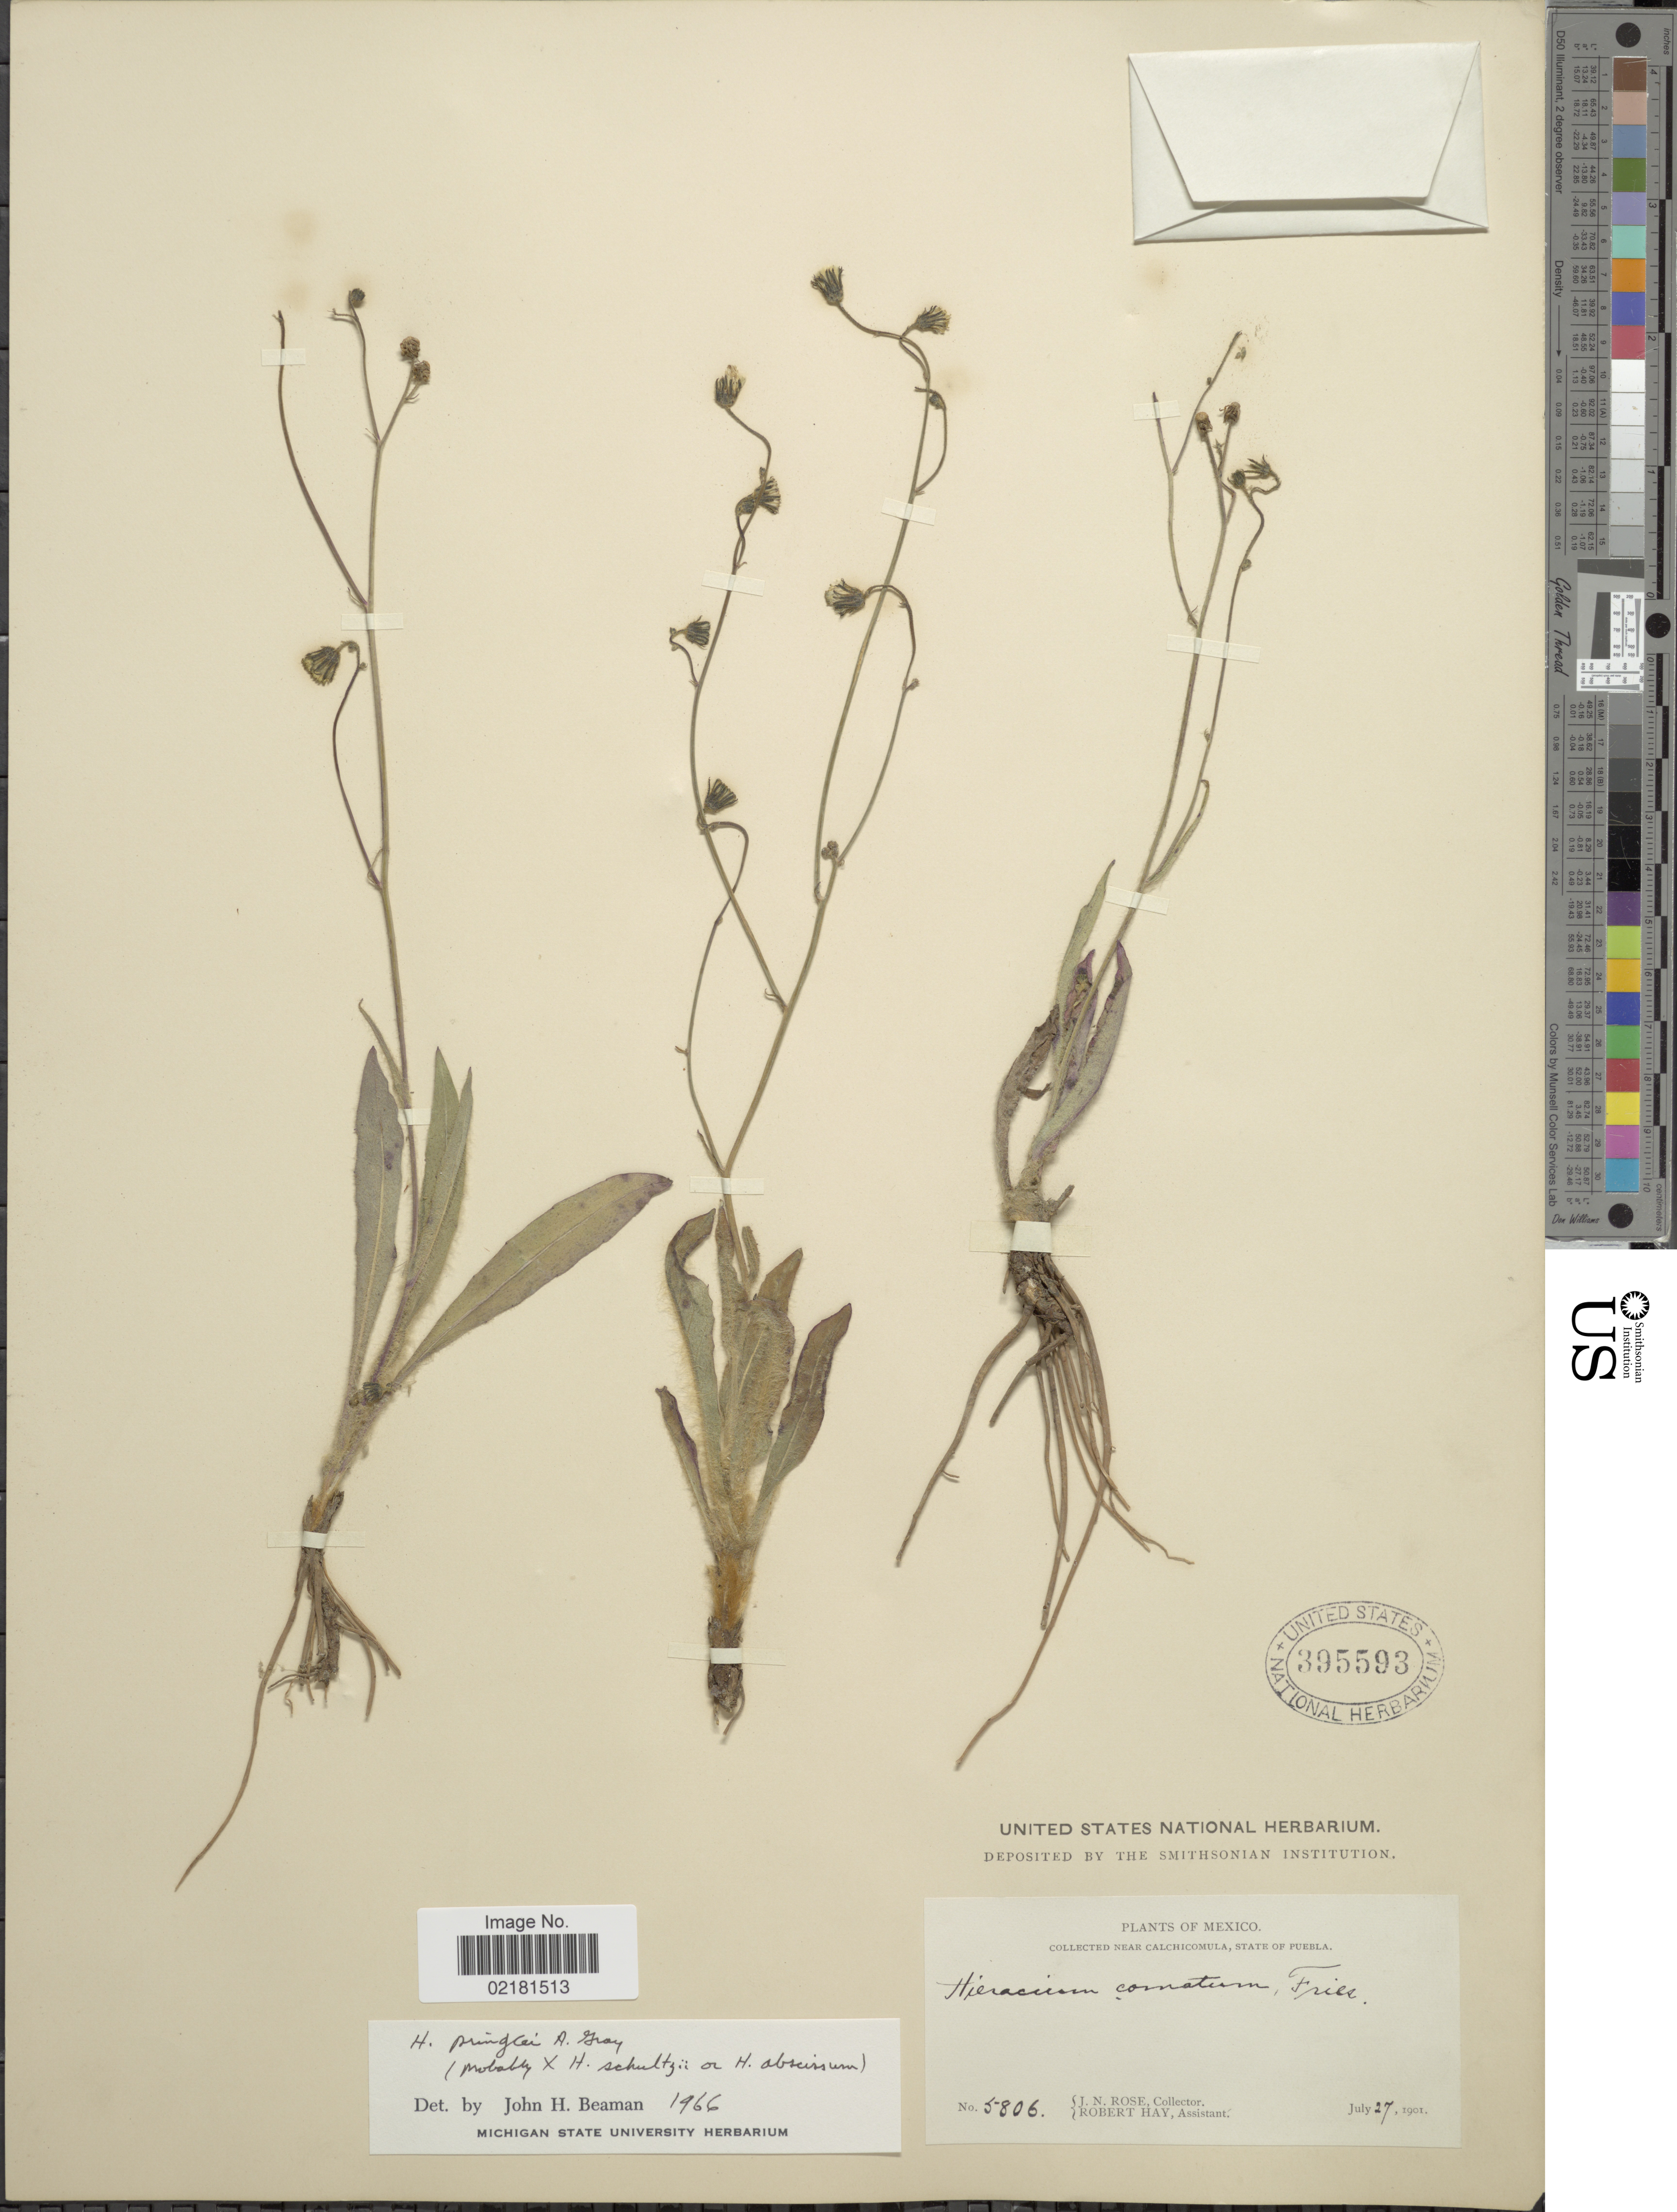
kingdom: Plantae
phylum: Tracheophyta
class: Magnoliopsida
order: Asterales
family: Asteraceae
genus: Hieracium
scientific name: Hieracium pringlei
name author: A. Gray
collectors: J. N. Rose & R. Hay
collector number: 5806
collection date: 1901-07-27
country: Mexico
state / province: Puebla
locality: Near Calchicomula.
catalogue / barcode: US 395593